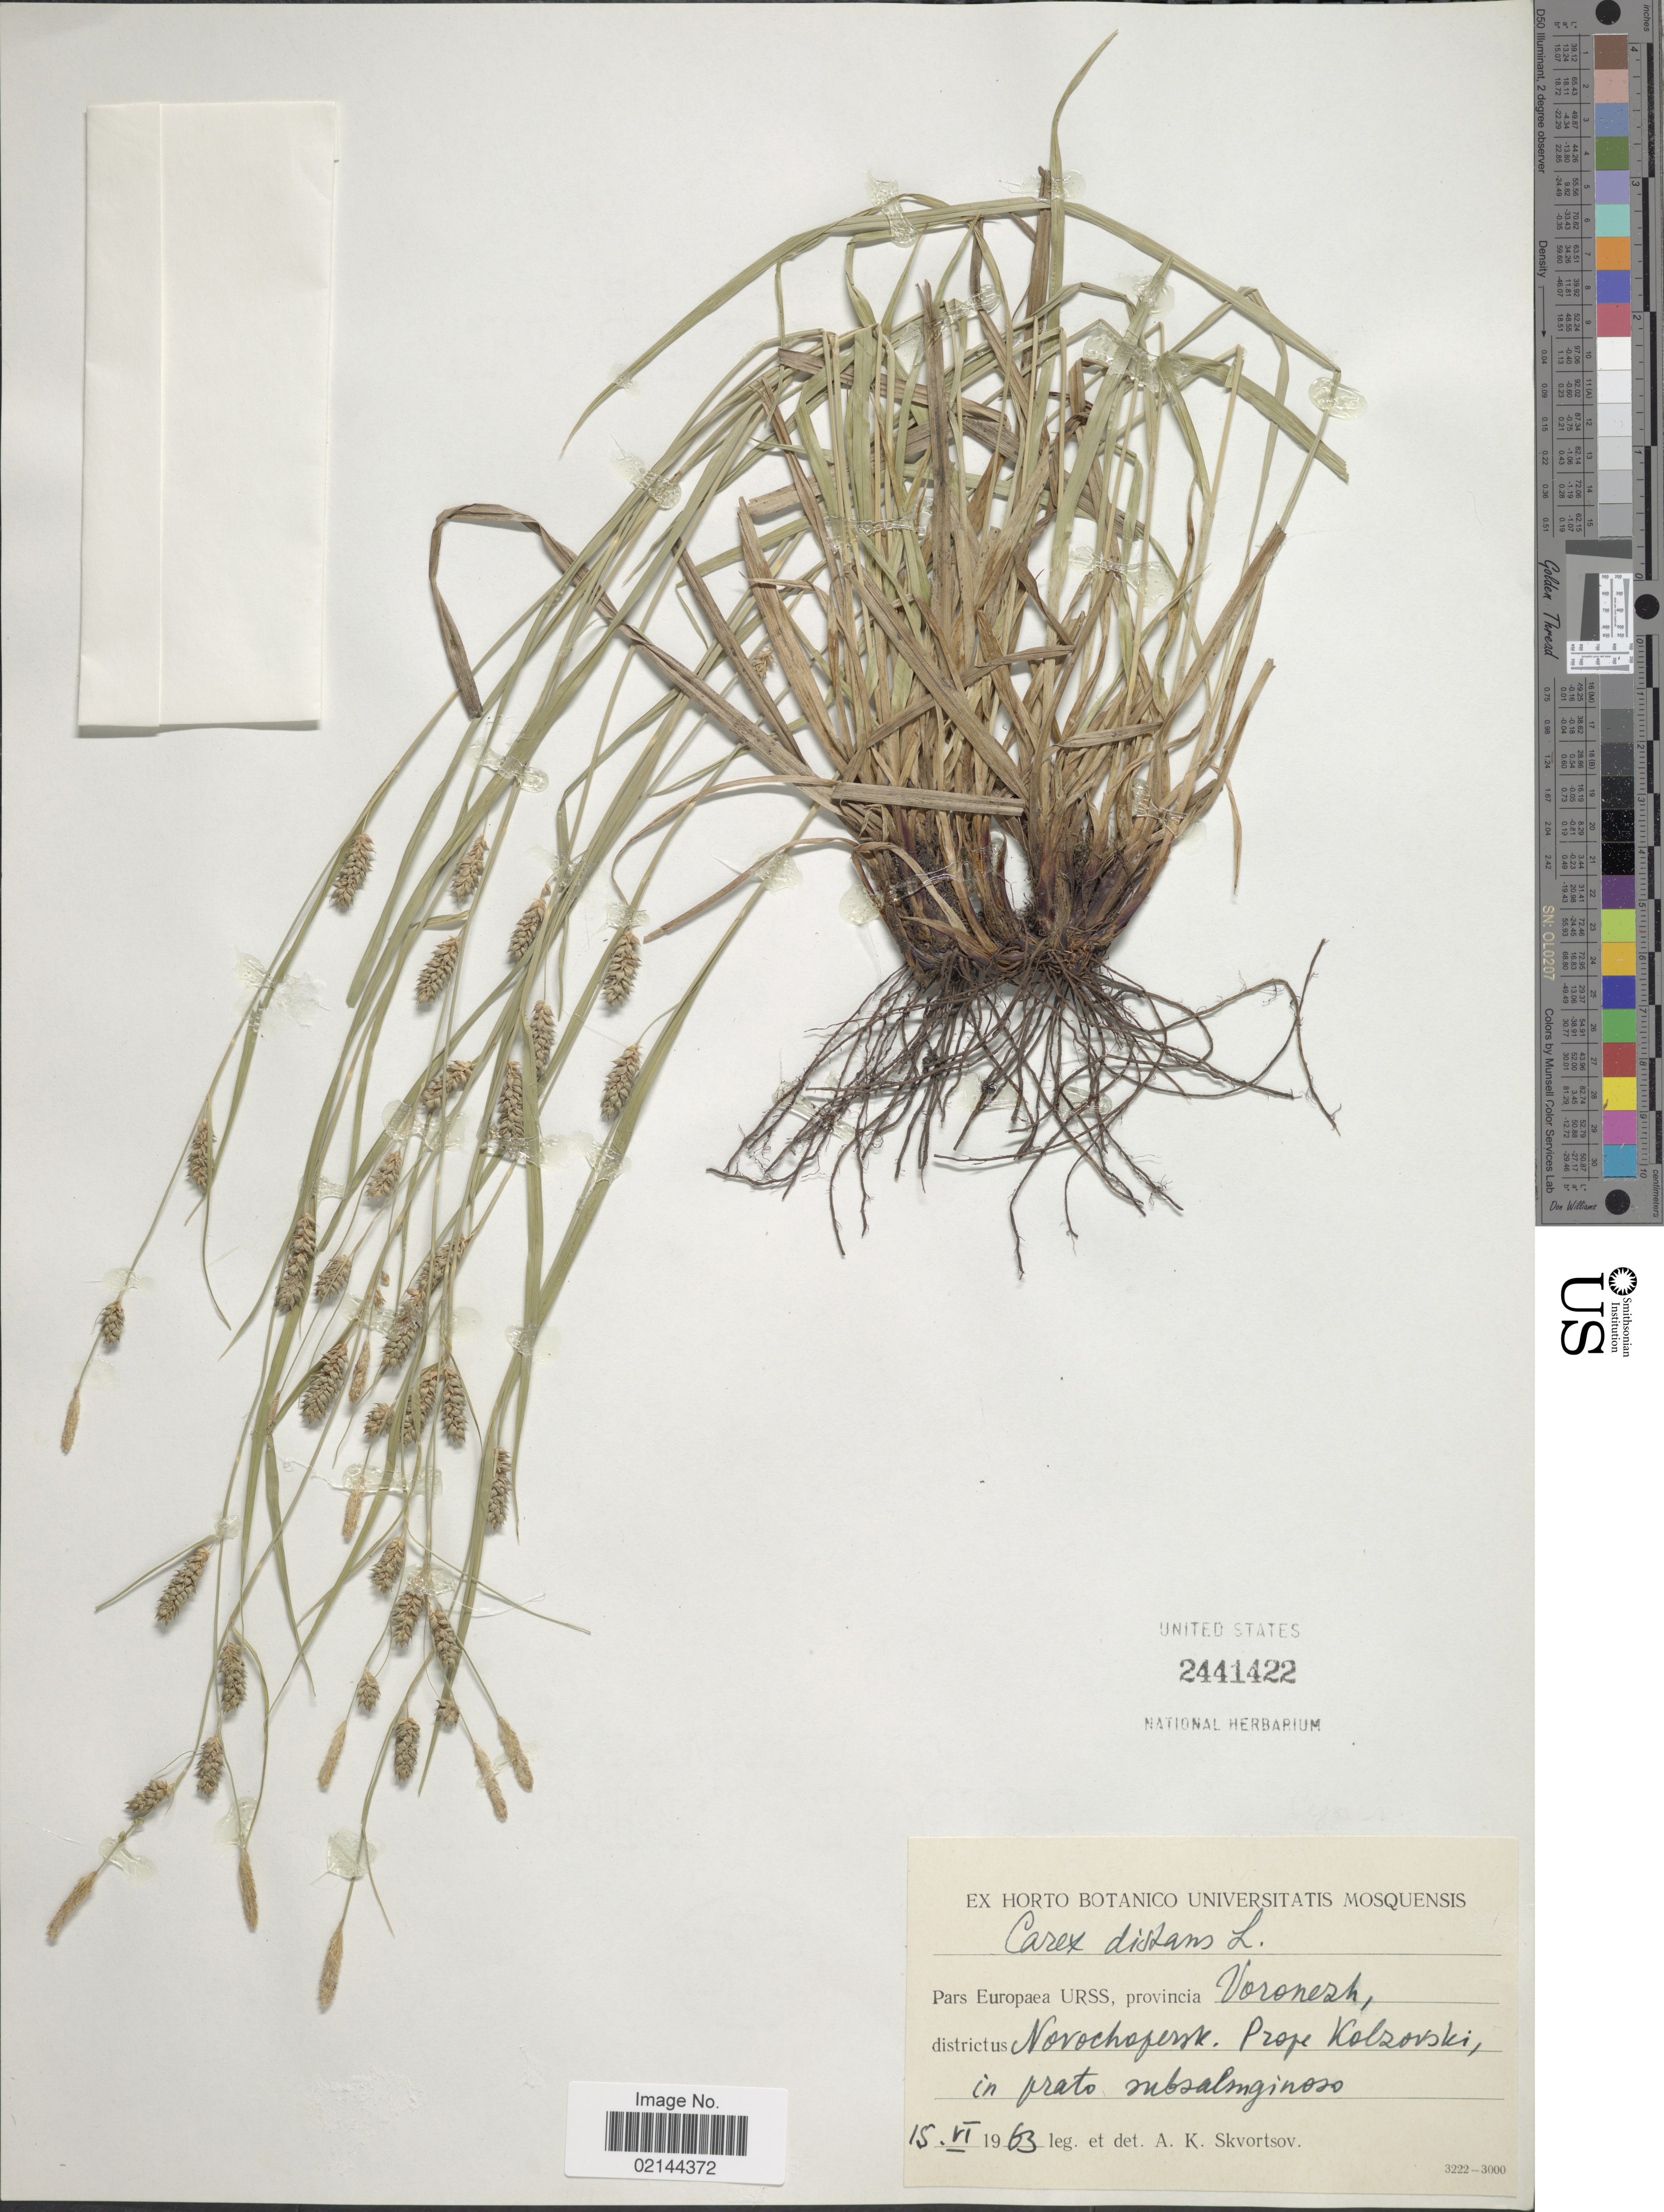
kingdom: Plantae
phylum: Tracheophyta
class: Liliopsida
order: Poales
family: Cyperaceae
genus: Carex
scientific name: Carex distans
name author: L.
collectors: A. K. Skvortsov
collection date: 1963-06-15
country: Russian Federation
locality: Pars Europaea URSS, provincia Voronesh, districtus Novochopersk. Prope Kolzovski, in prato inbsalmginoso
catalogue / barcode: US 2441422